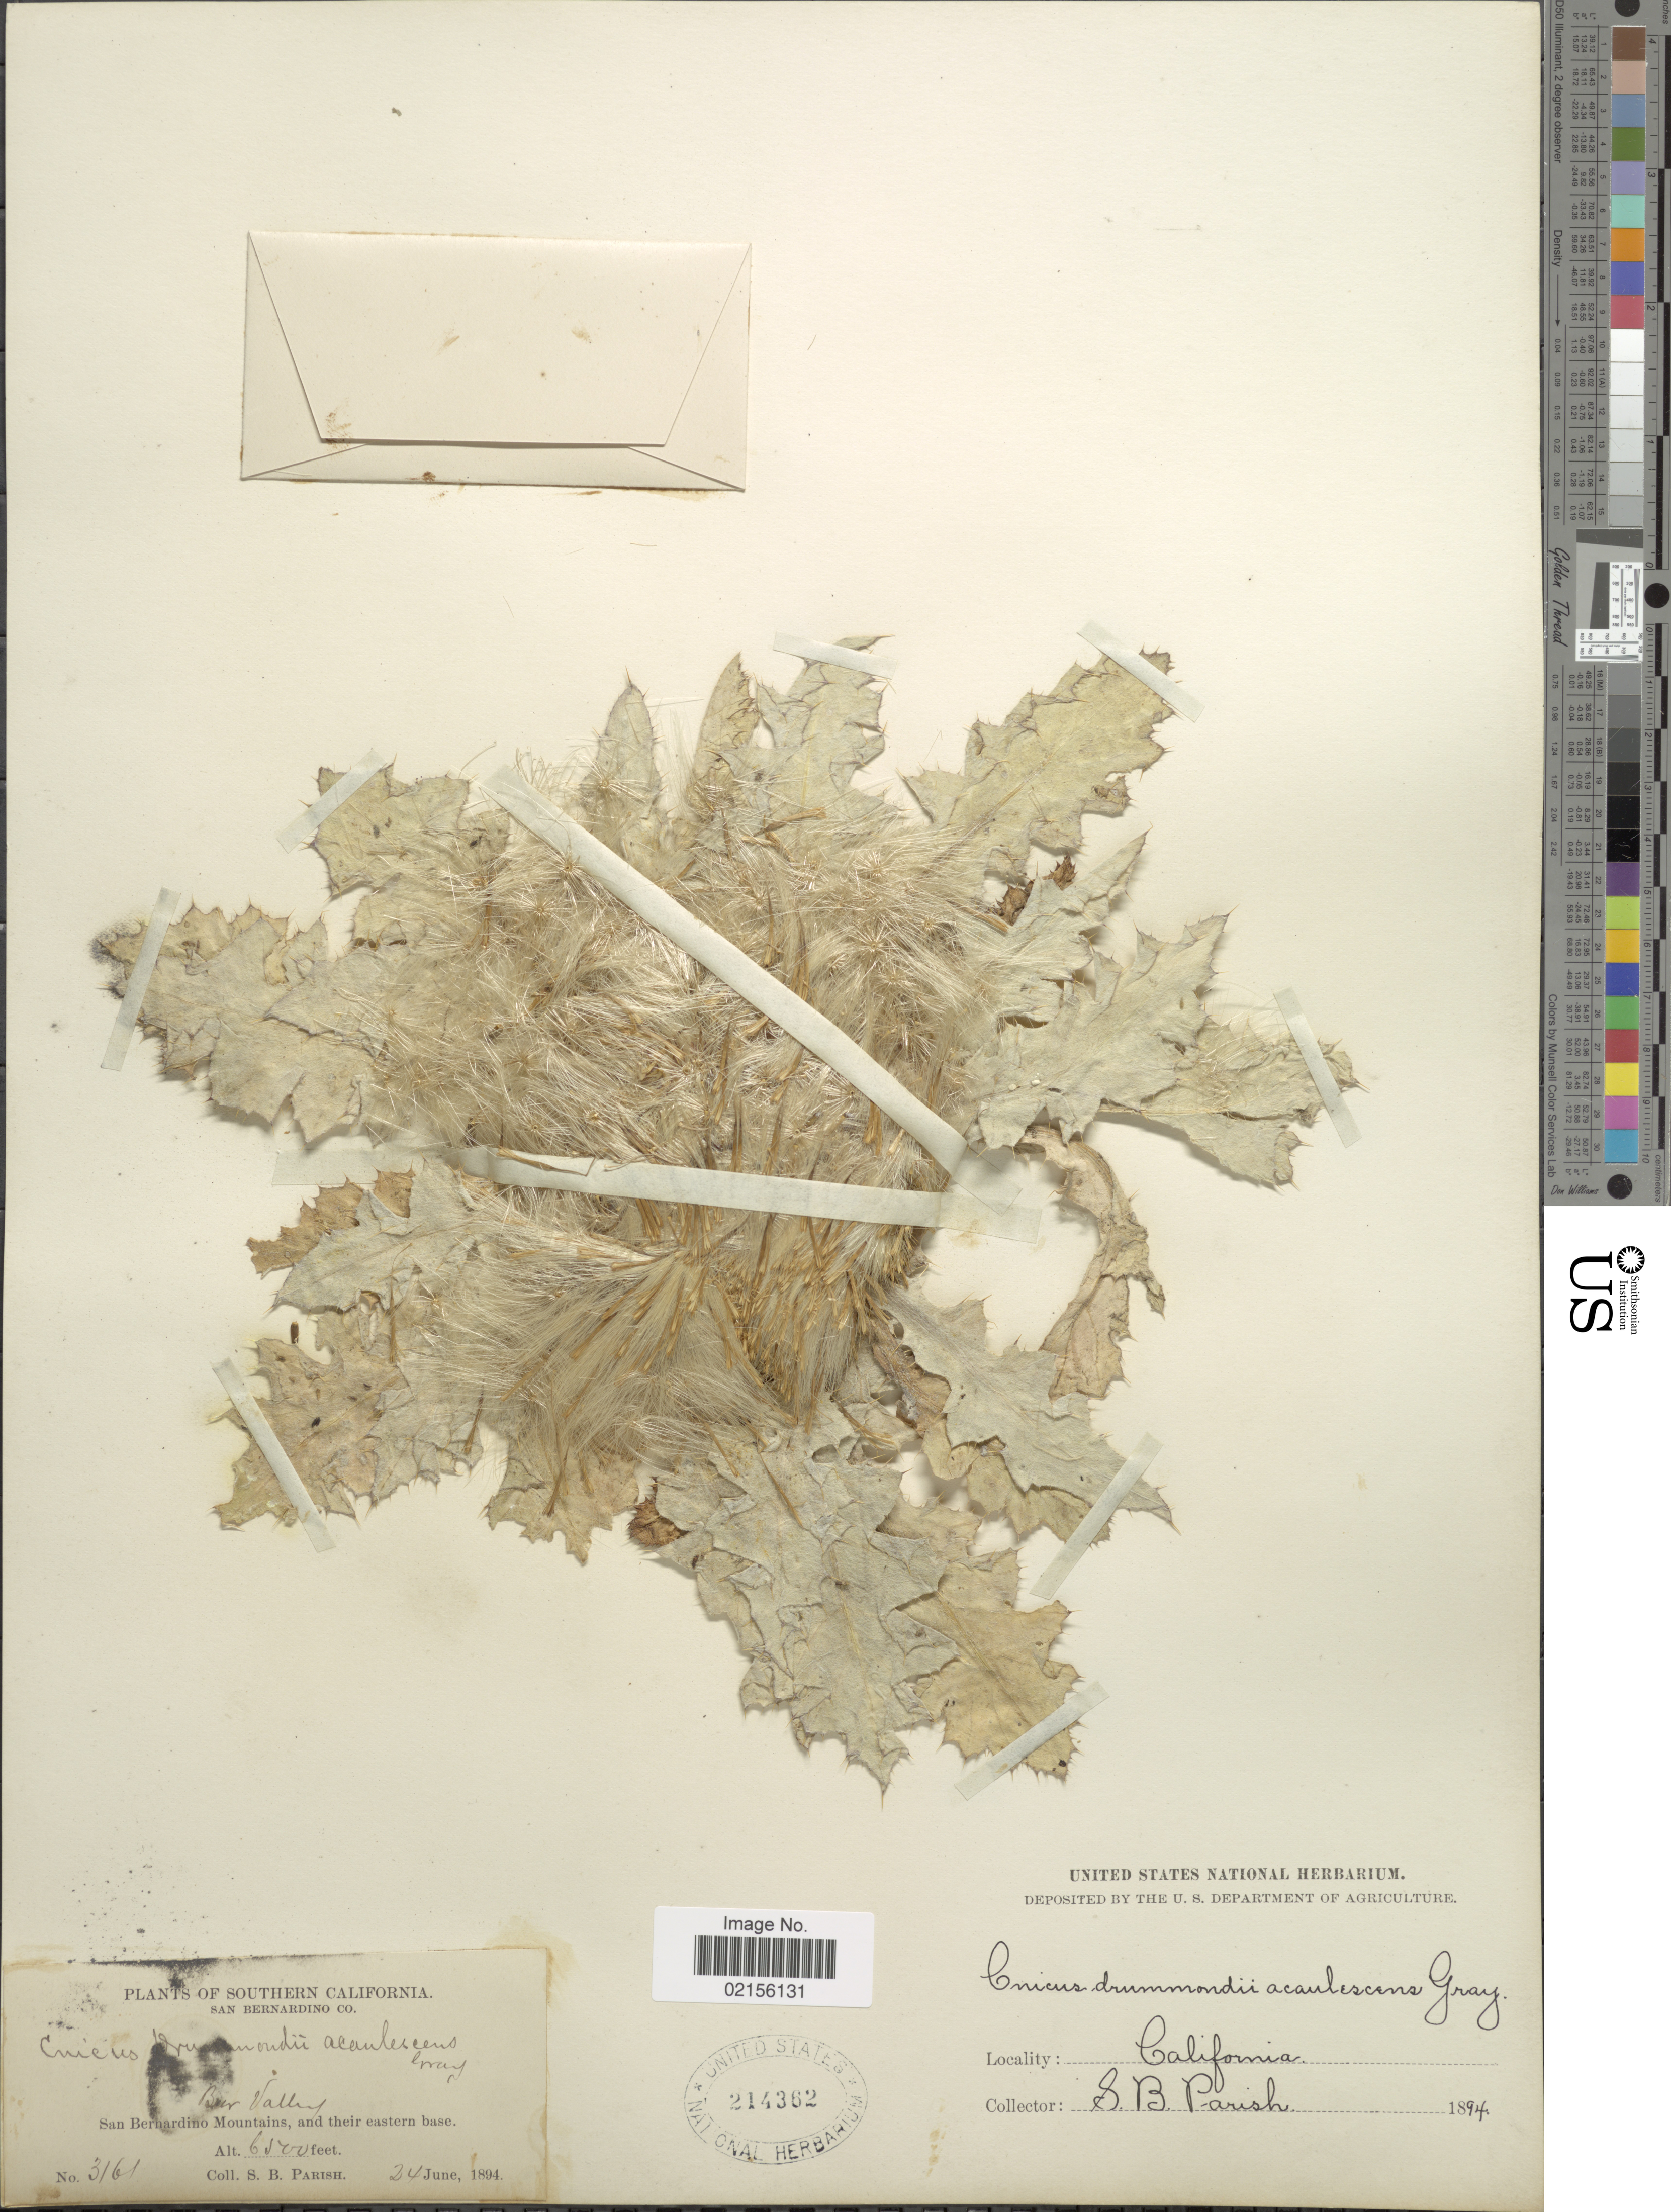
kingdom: Plantae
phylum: Tracheophyta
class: Magnoliopsida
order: Asterales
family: Asteraceae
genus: Cirsium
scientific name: Cirsium scariosum var. americanum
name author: (A. Gray) D.J. Keil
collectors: S. B. Parish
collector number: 3161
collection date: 1894-06-24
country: United States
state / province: California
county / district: San Bernardino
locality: Southern California, San Bernardino Co, Beer Valley, San Bernardino Mountains, and theris eastern base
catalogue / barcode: US 214362